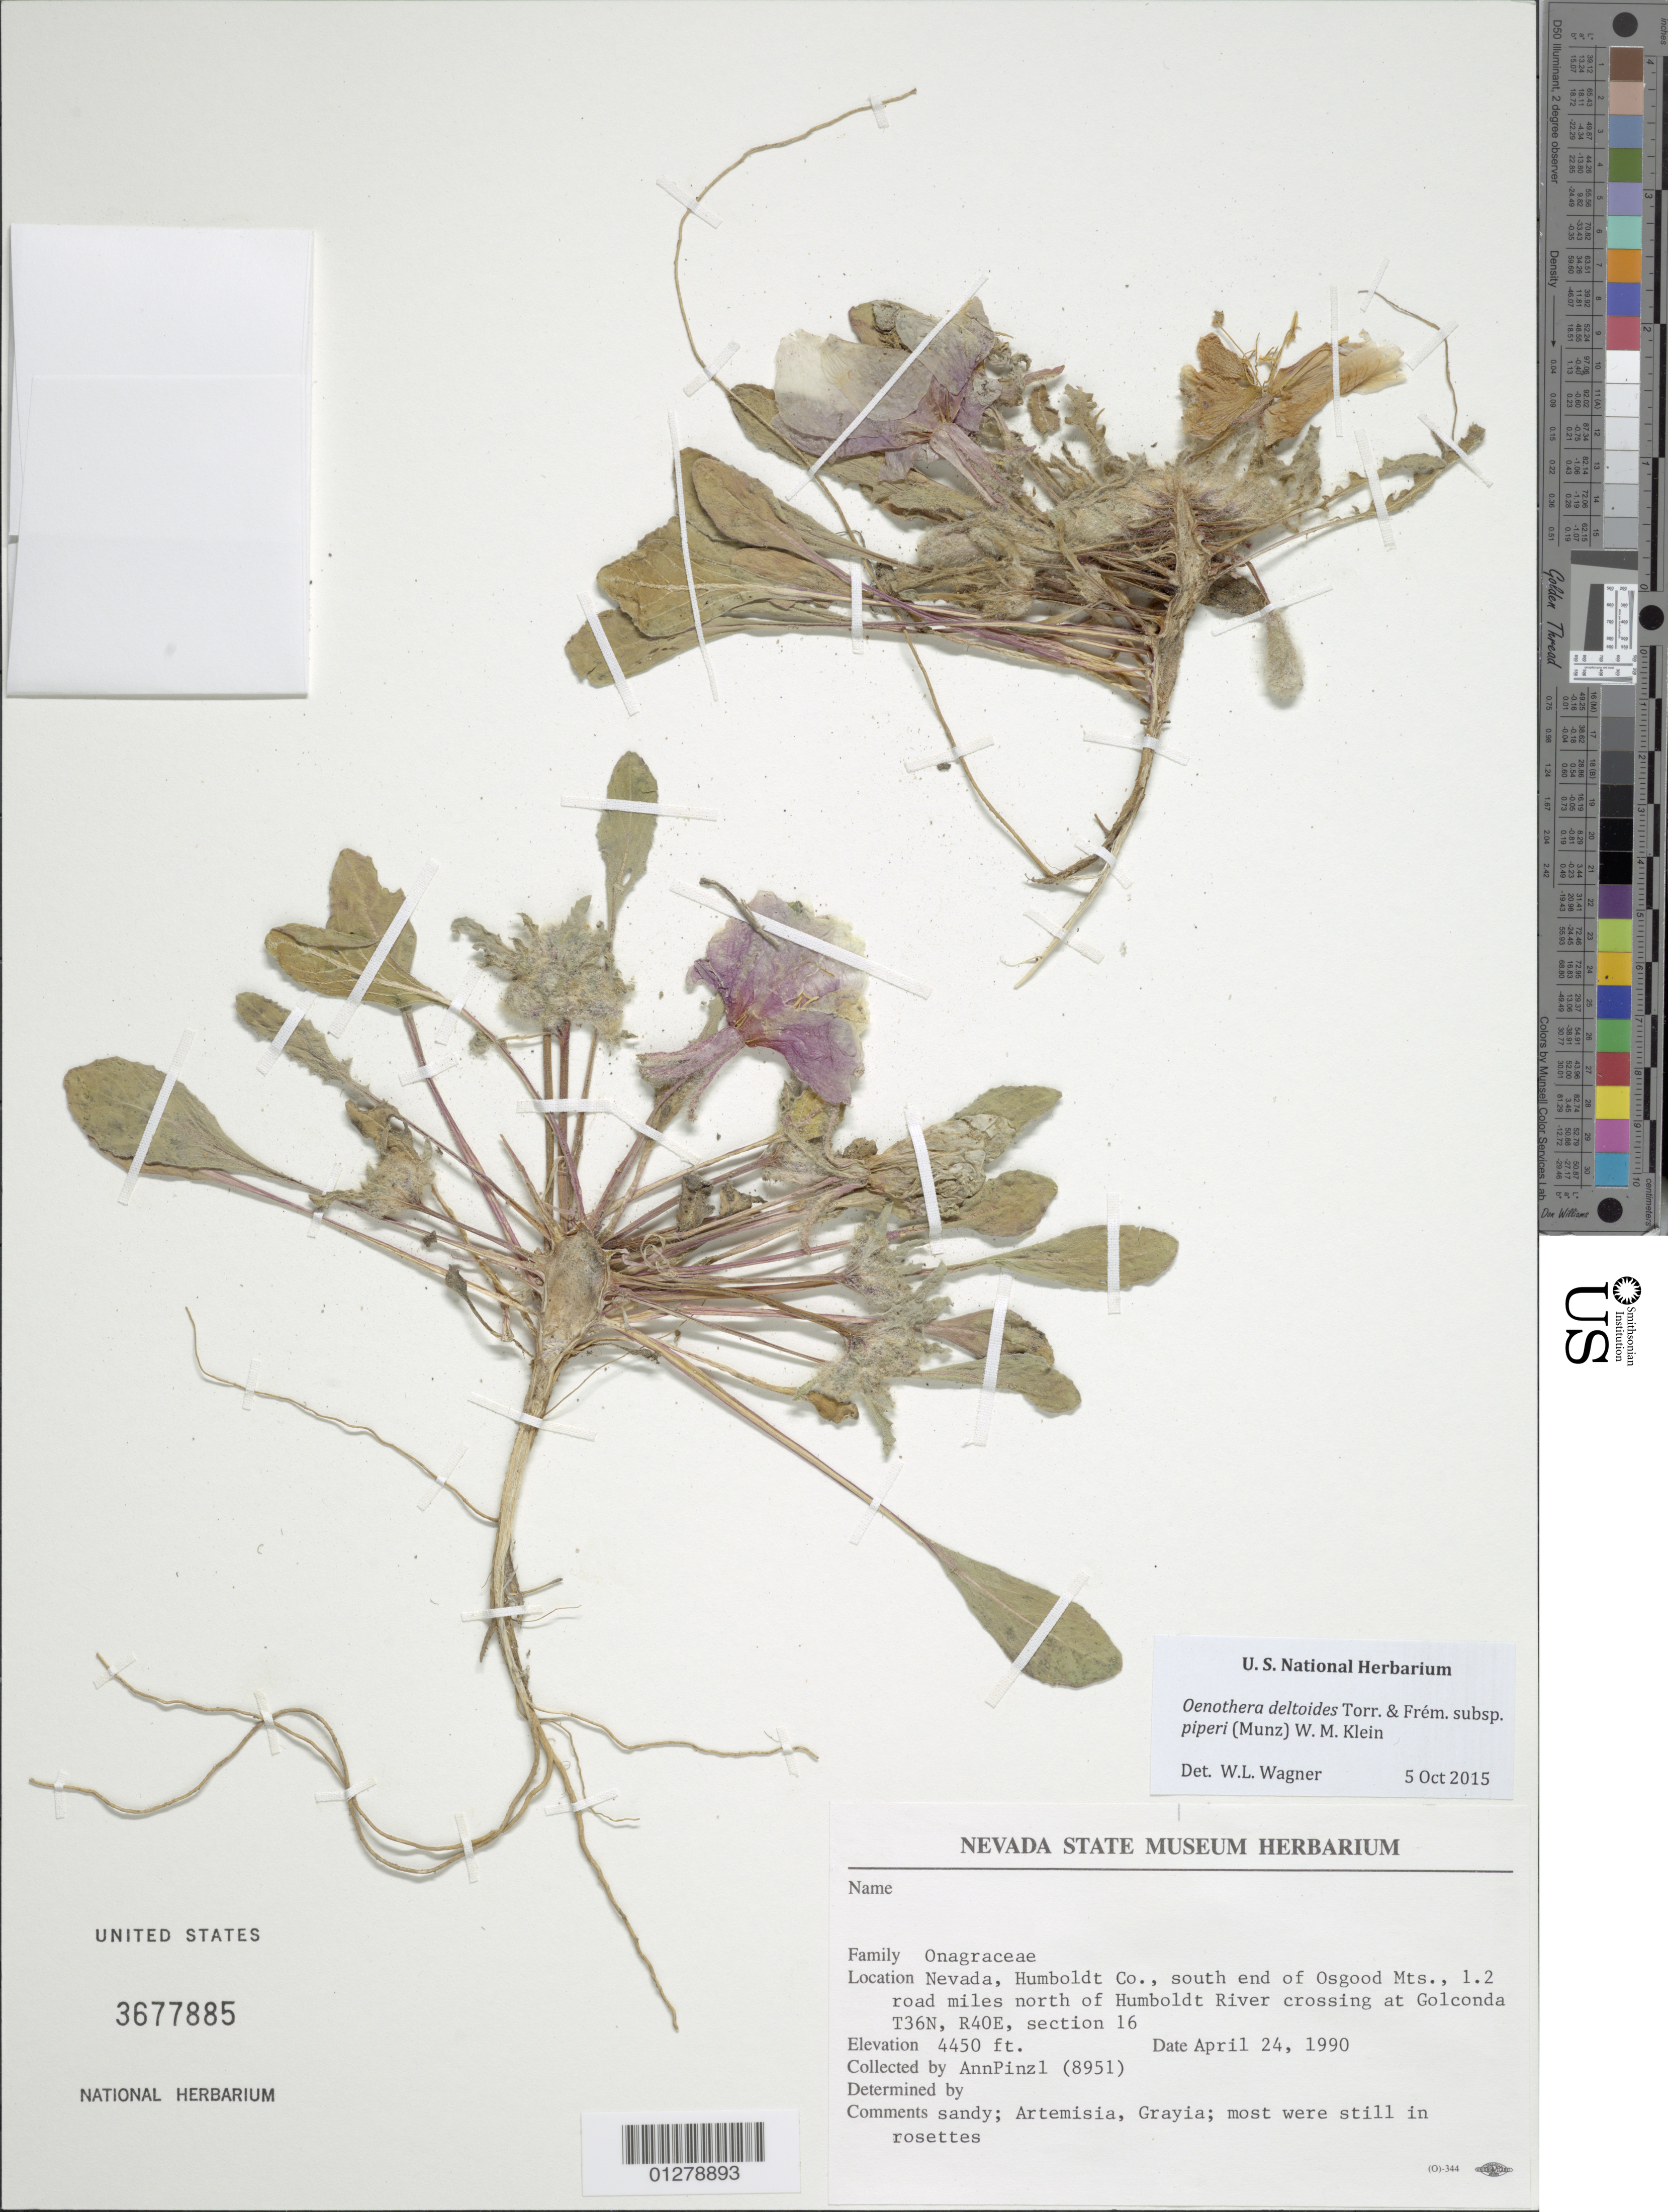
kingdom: Plantae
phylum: Tracheophyta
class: Magnoliopsida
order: Myrtales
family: Onagraceae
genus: Oenothera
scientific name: Oenothera deltoides subsp. piperi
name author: (Munz) W.M. Klein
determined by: Wagner, W. L., (BOT), Smithsonian Institution - National Museum of Natural History (UNITED STATES)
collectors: A. Pinzl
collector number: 8951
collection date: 1990-04-24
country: United States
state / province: Nevada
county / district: Humboldt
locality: South end of Osgood Mts, 1.2 road miles north of Humboldt River crossing at Golconda, T36N, R40E, section 16.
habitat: Sandy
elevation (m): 1356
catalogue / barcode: US 3677885